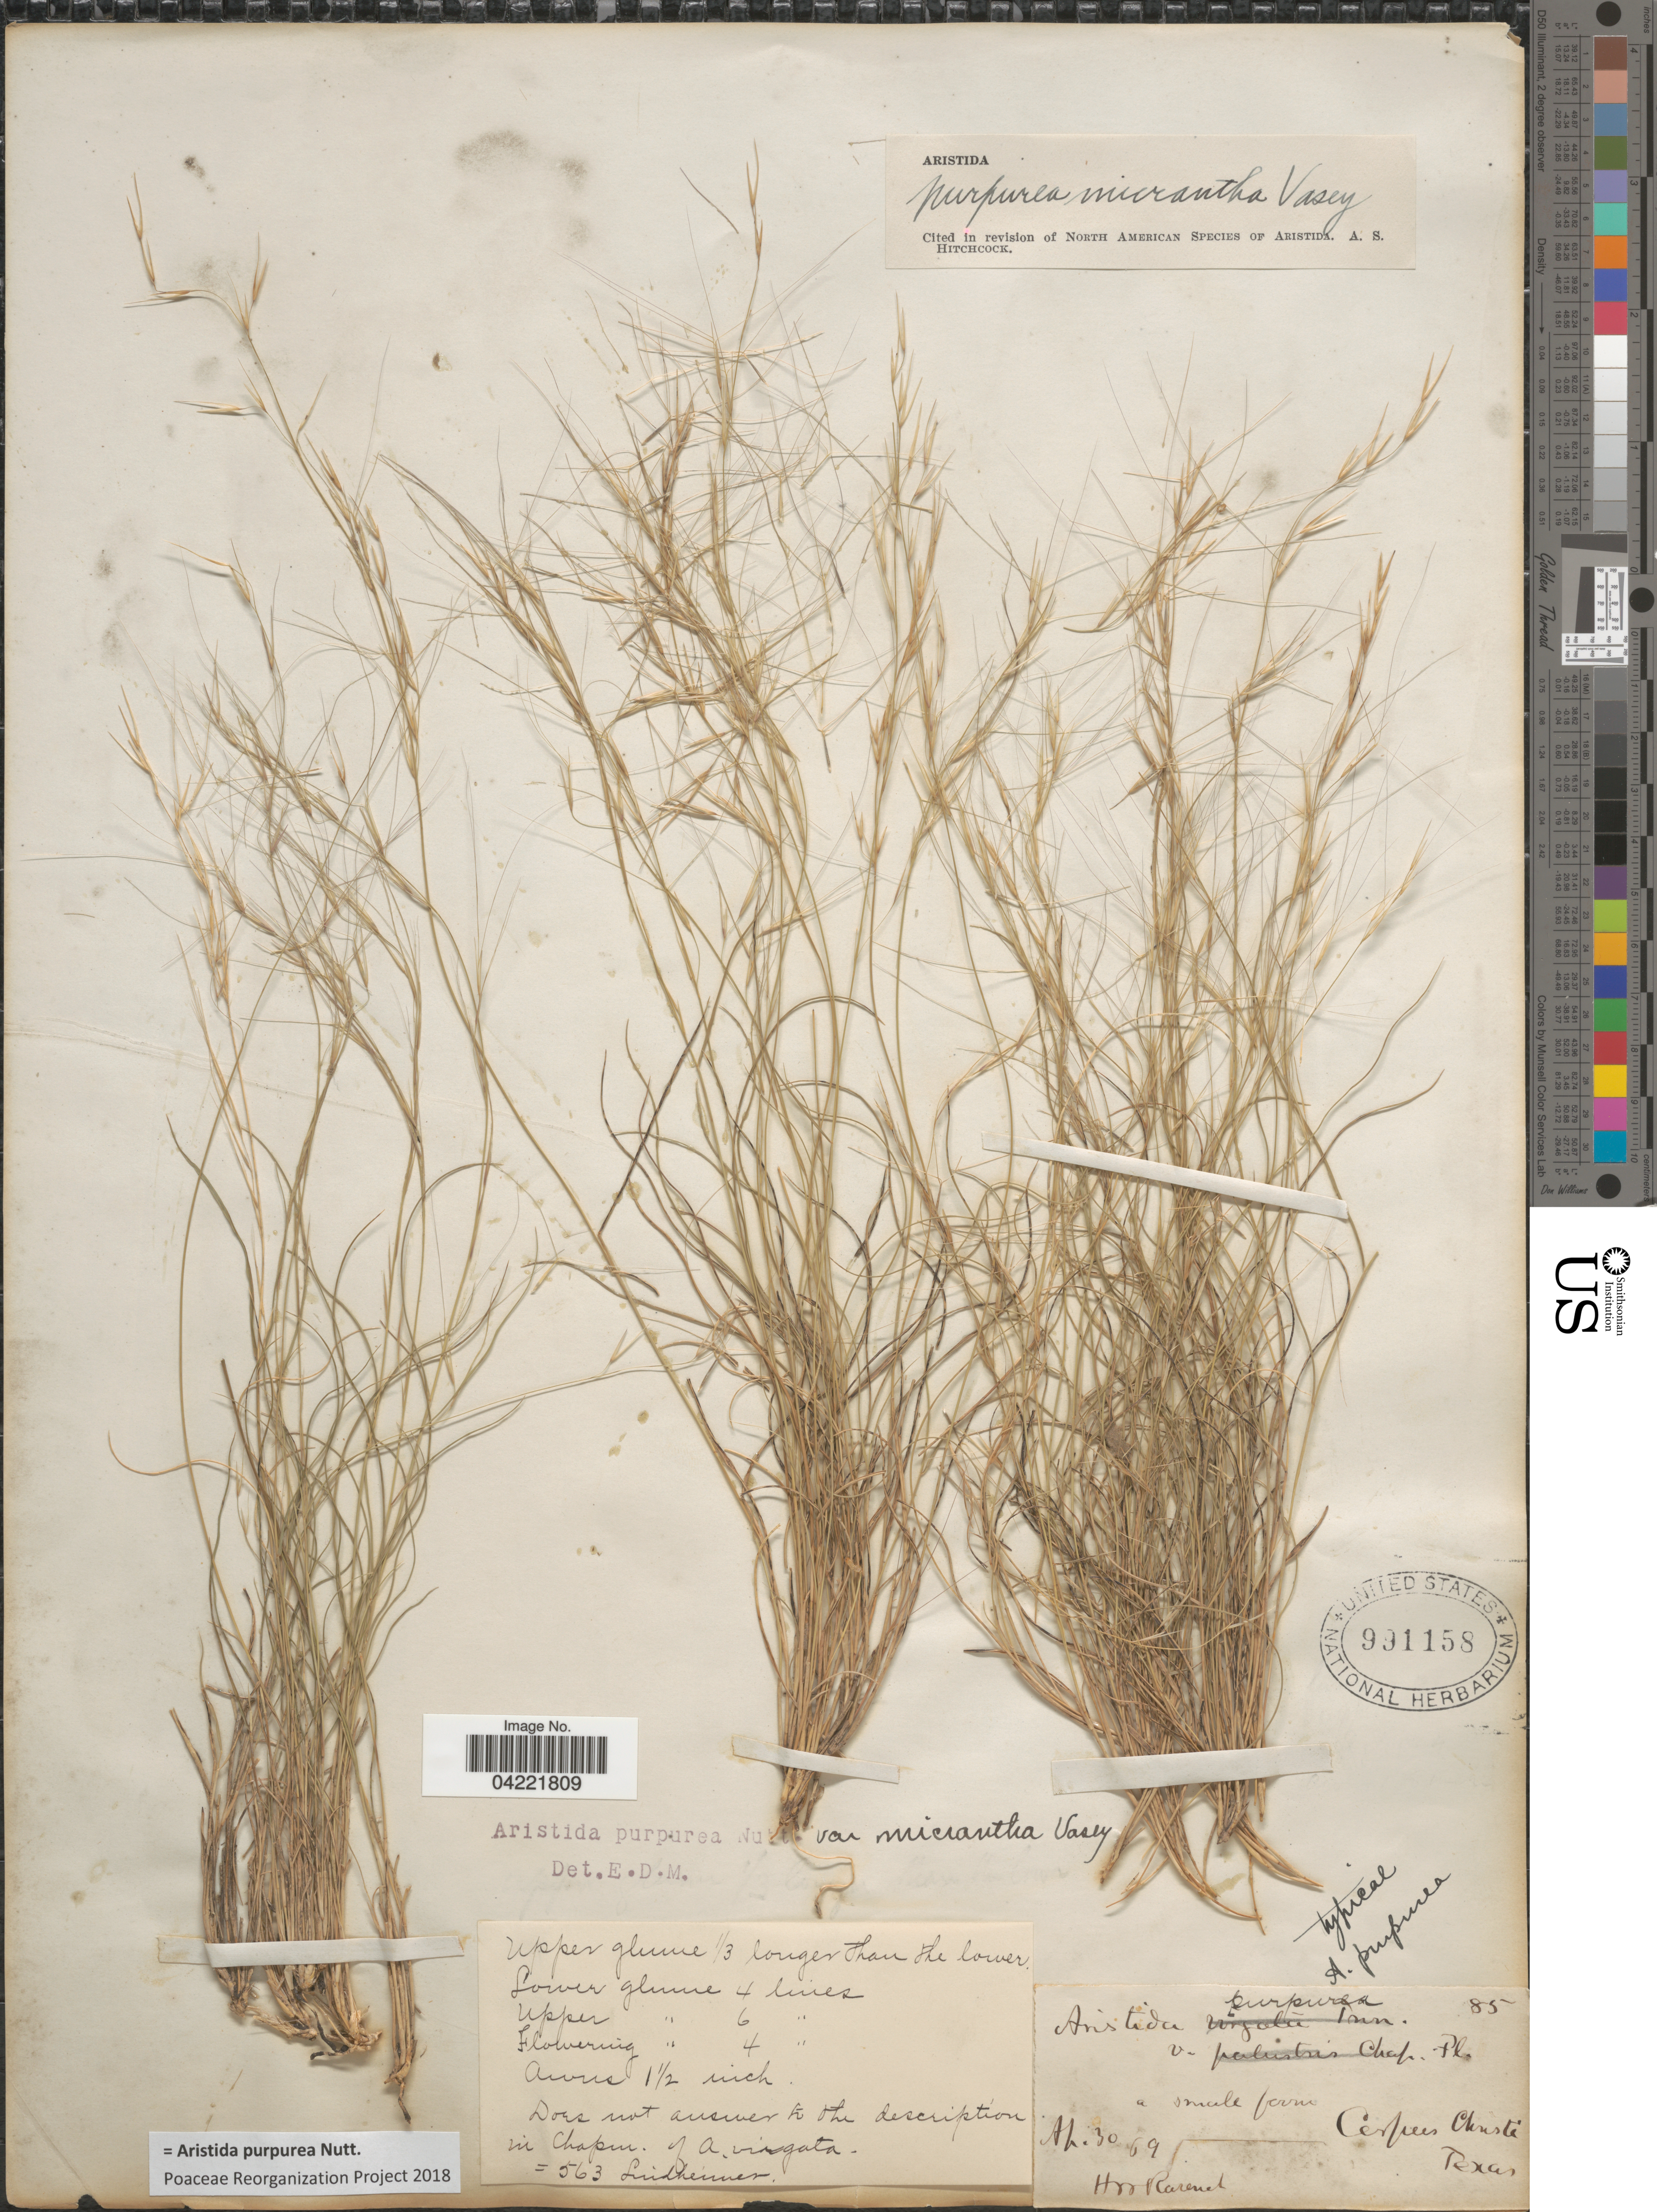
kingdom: Plantae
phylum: Tracheophyta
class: Liliopsida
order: Poales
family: Poaceae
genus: Aristida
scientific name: Aristida purpurea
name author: Nutt.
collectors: H. Ravenel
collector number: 85?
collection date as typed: Transcribed d/m/y: 30/4/69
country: United States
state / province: Texas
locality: Corpus Christi.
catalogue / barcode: US 991158